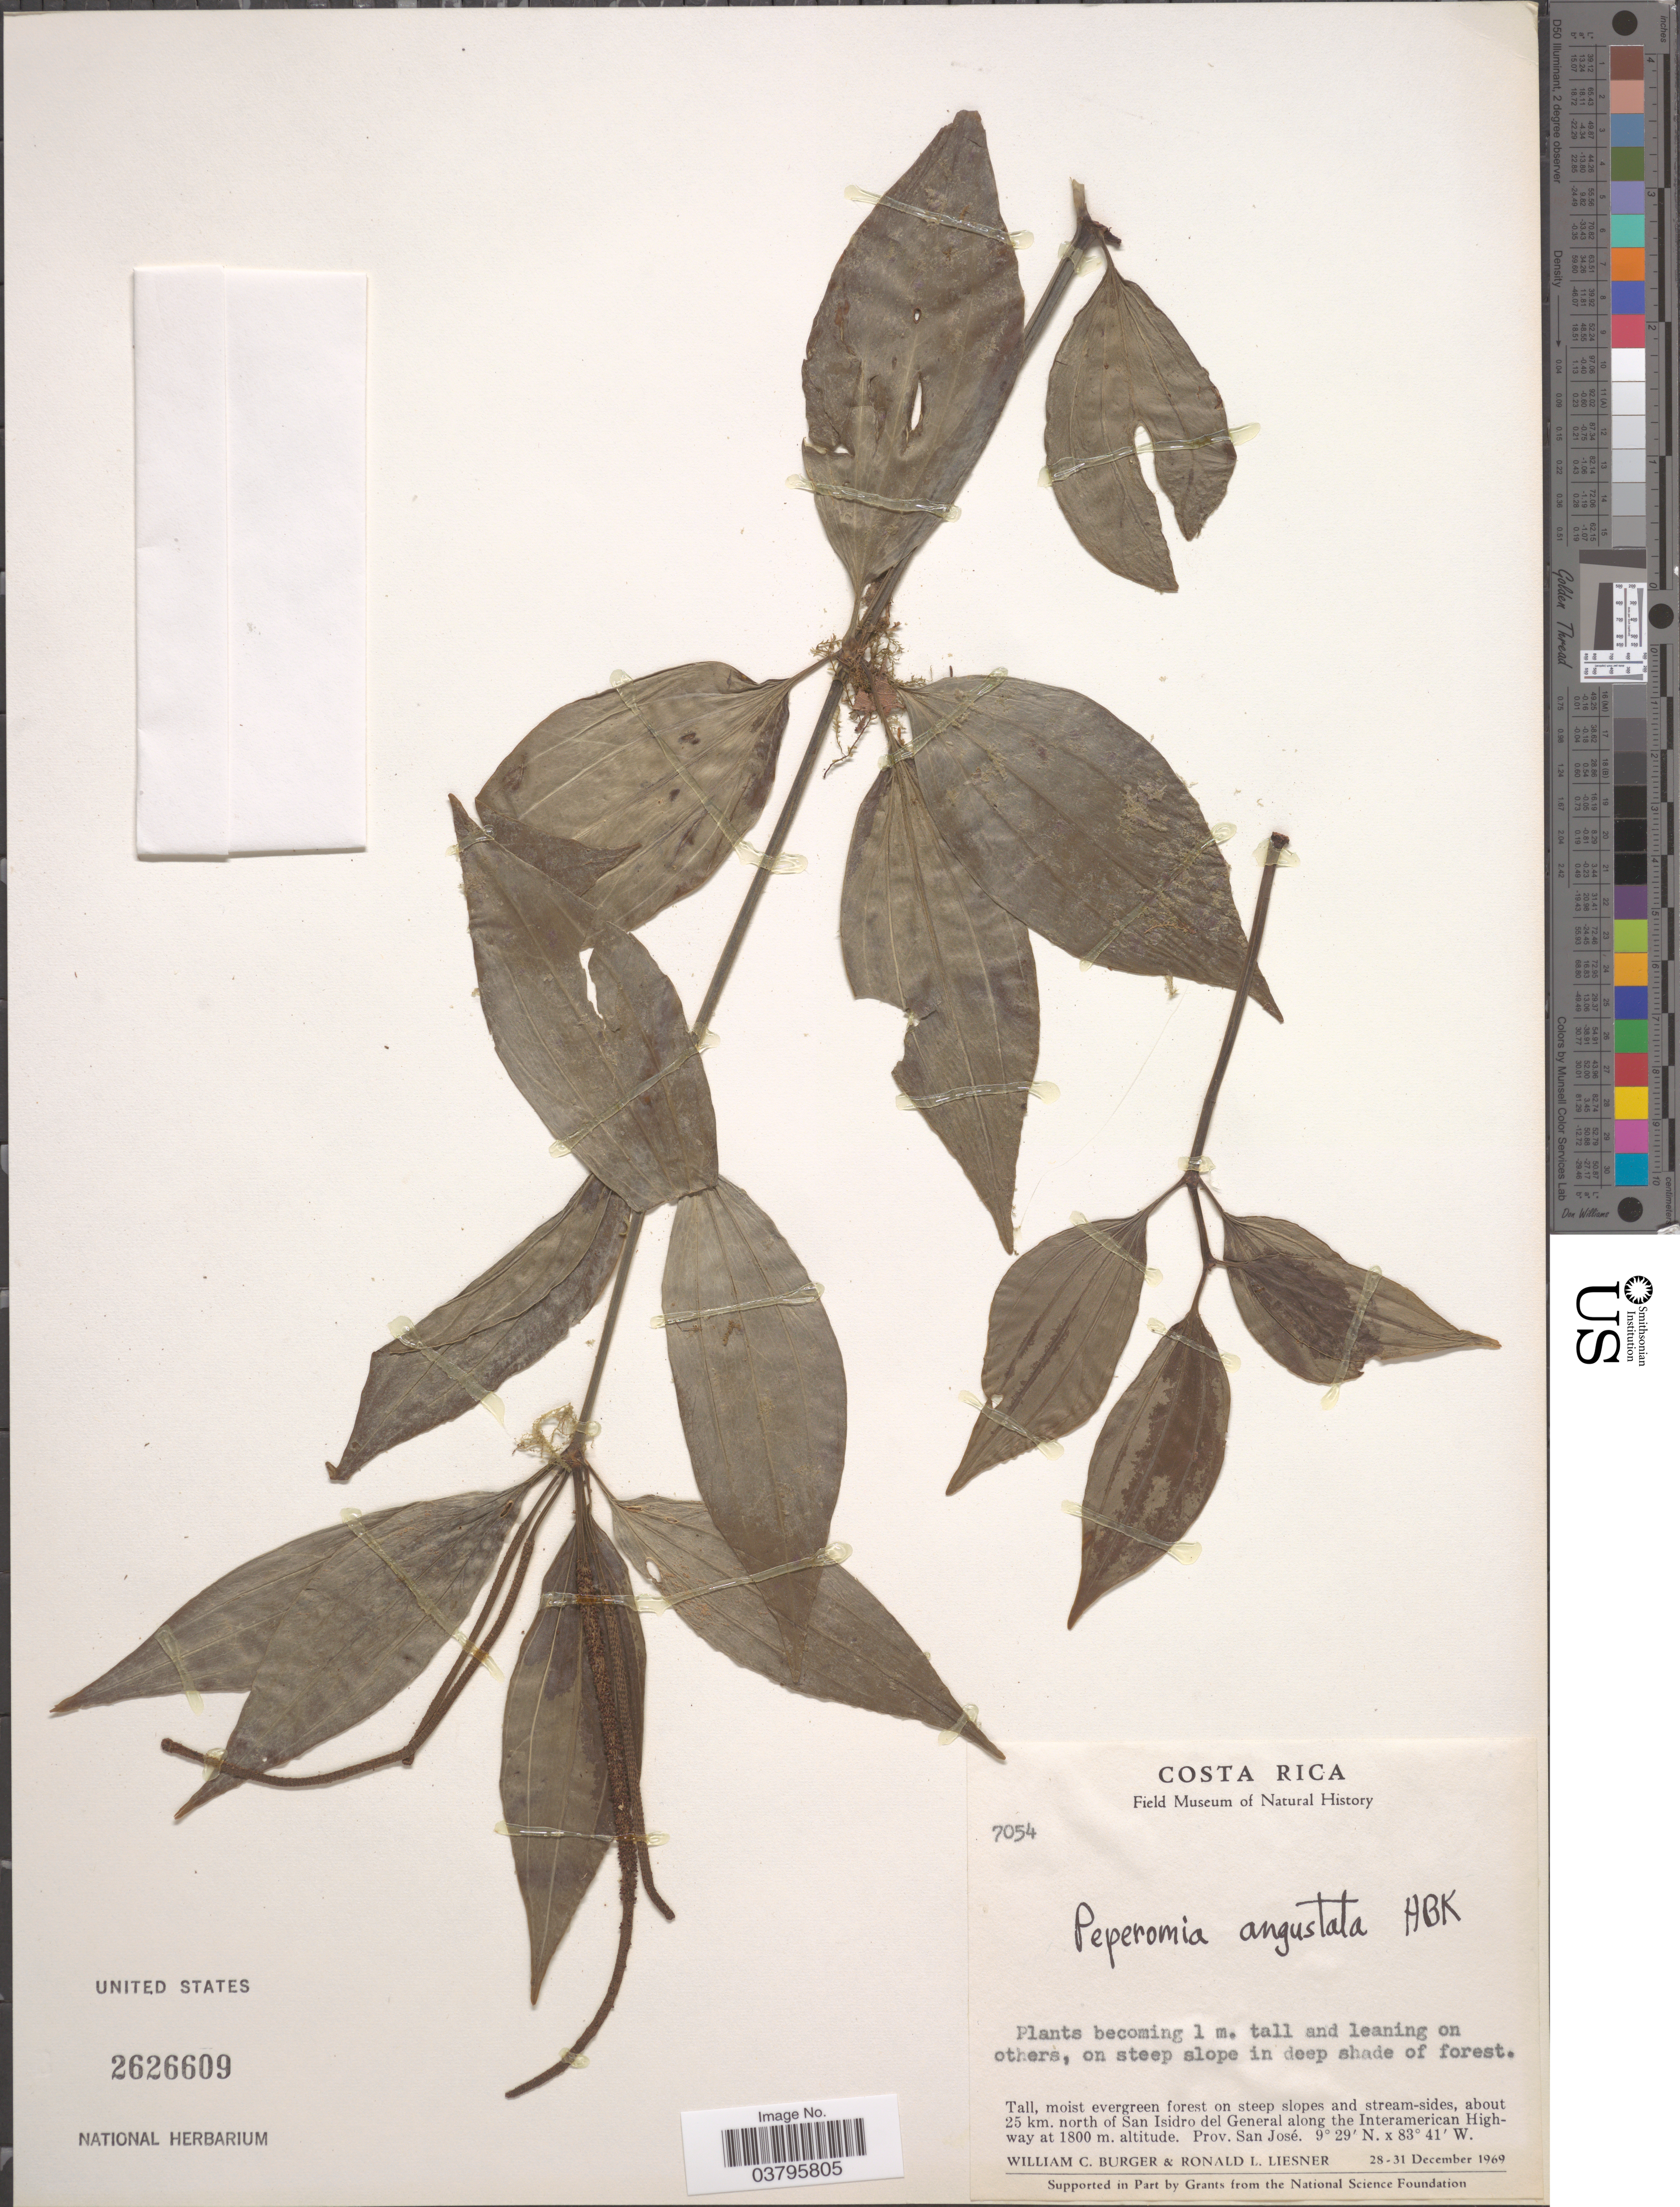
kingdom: Plantae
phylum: Tracheophyta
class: Magnoliopsida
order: Piperales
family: Piperaceae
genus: Peperomia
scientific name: Peperomia rhexiifolia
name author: C. DC.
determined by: Jiménez, José Estaban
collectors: W. Burger & R. L. Liesner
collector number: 7054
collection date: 1969-12-28/1969-12-31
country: Costa Rica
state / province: San José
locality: About 25 km. north of San Isidro del General along the Interamerican Highway.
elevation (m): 1800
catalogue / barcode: US 2626609